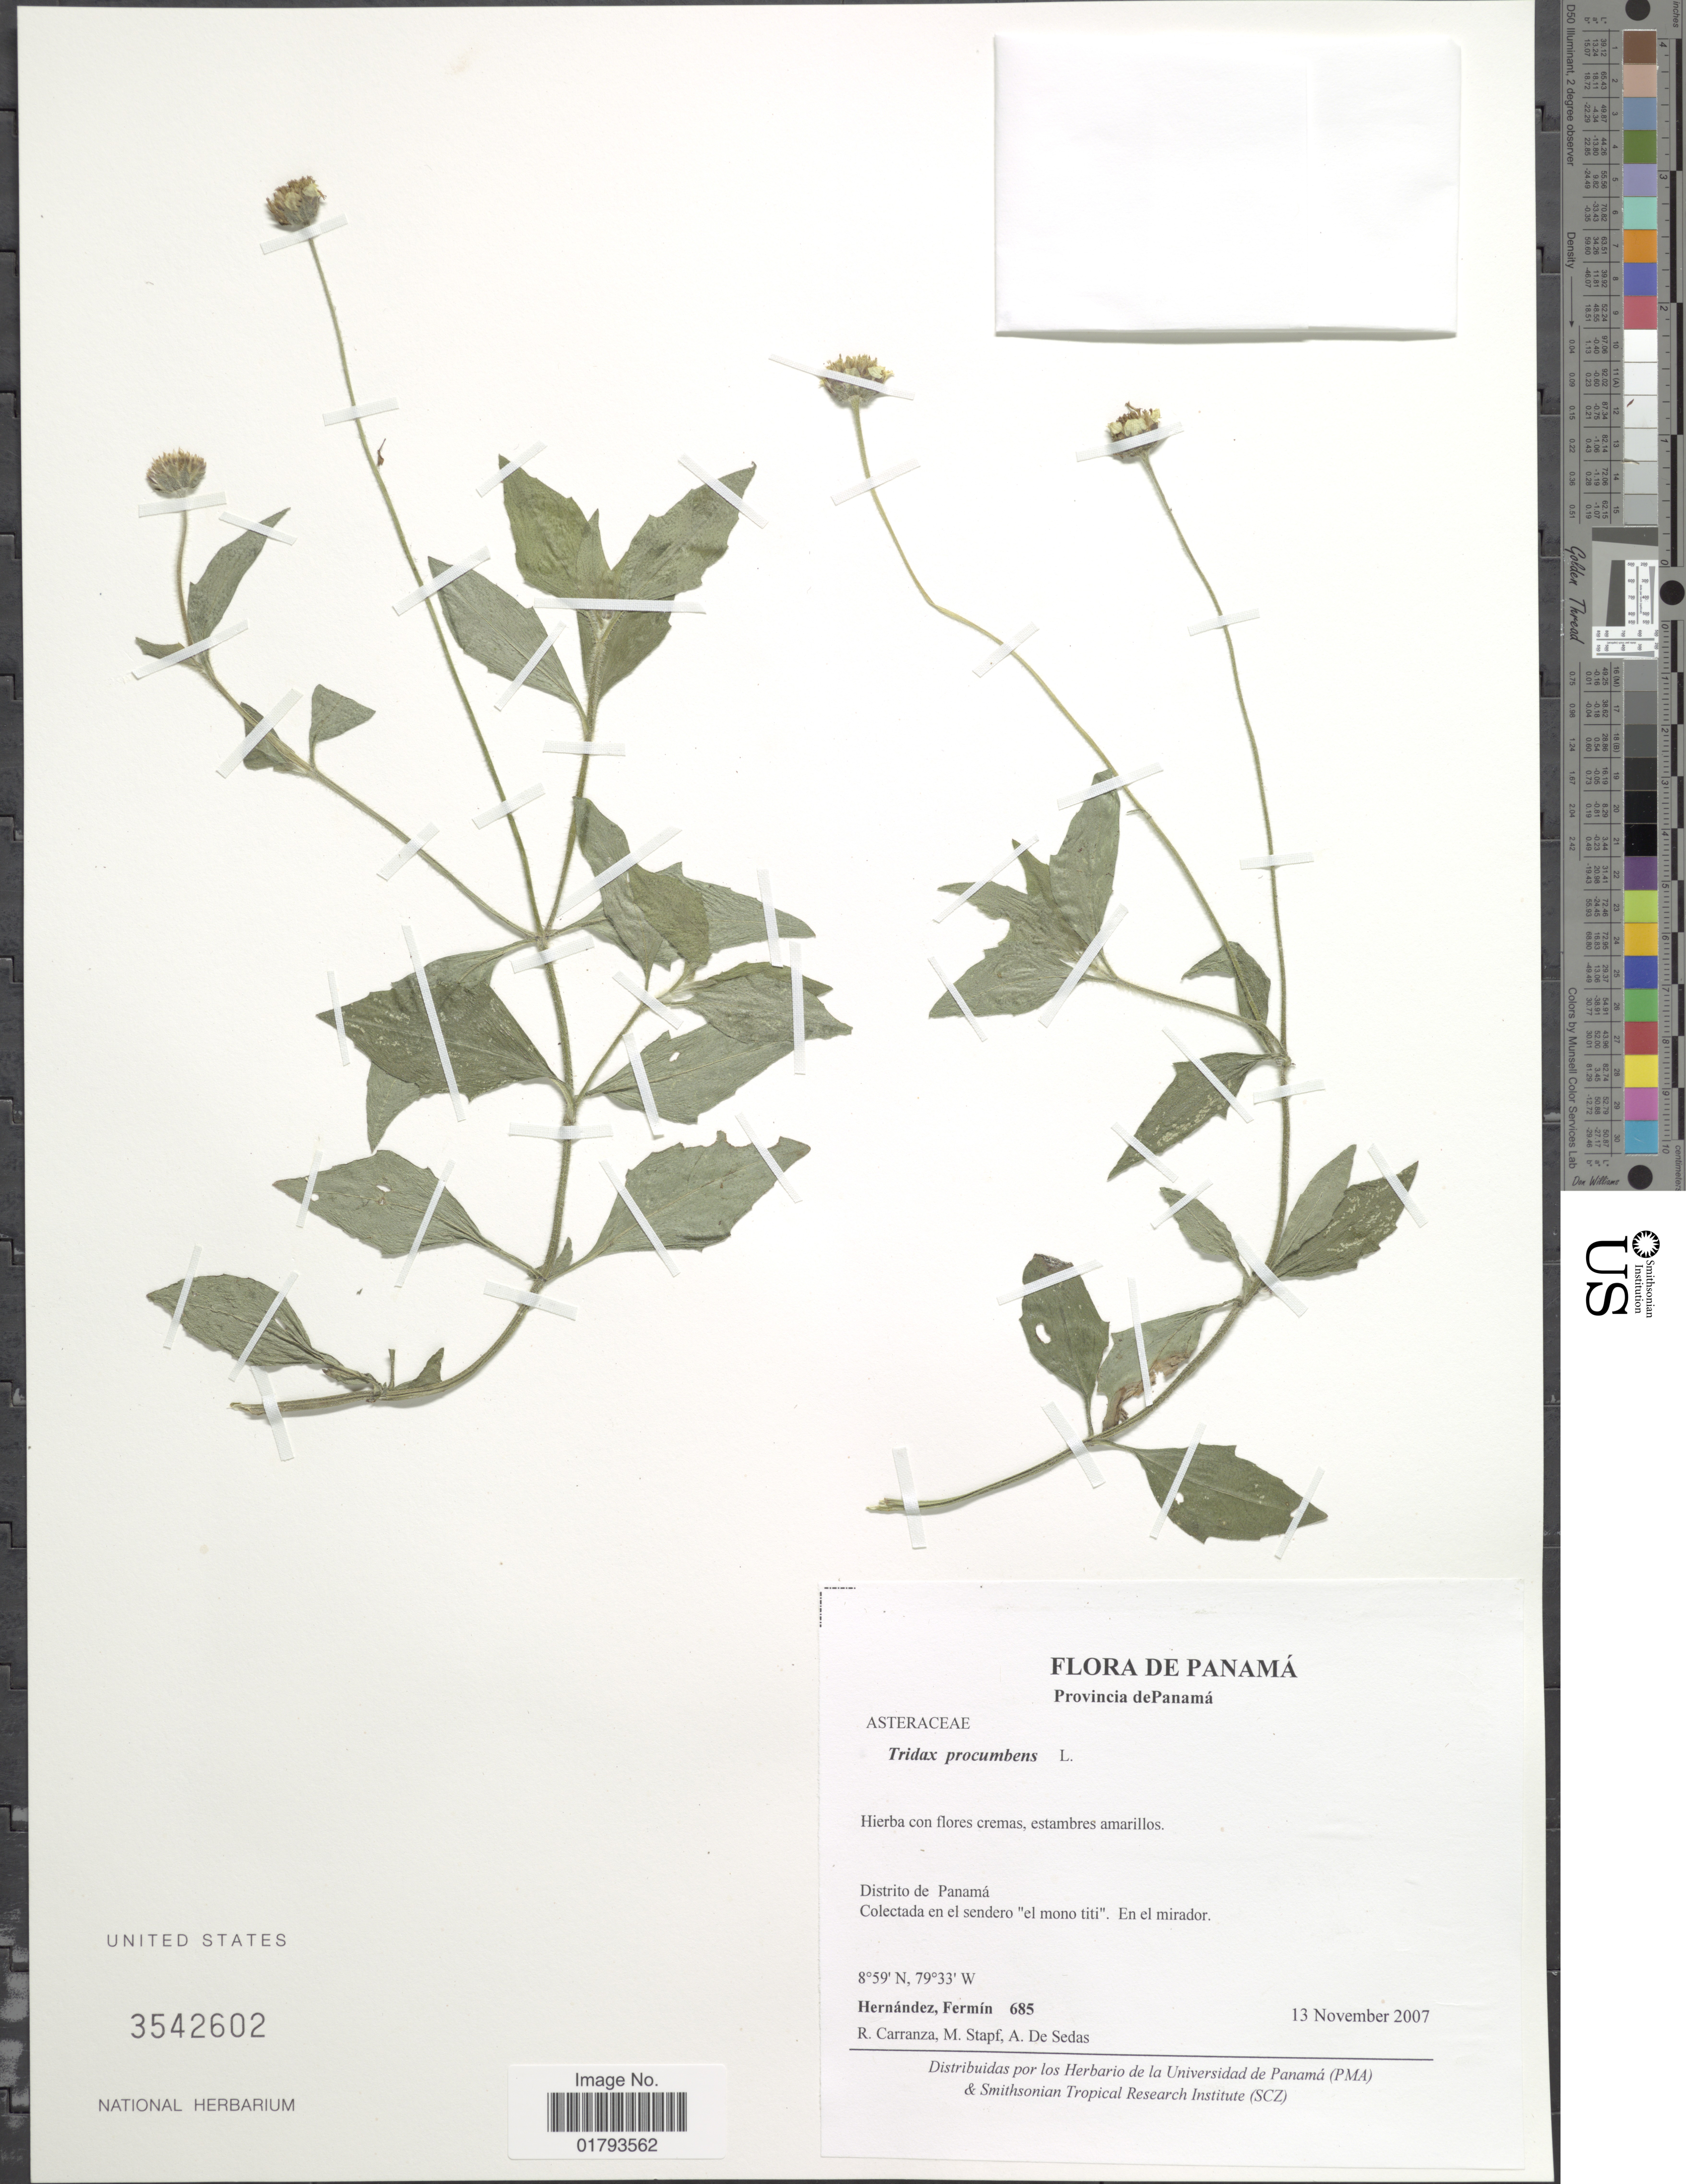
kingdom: Plantae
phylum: Tracheophyta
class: Magnoliopsida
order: Asterales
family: Asteraceae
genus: Tridax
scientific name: Tridax procumbens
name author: L.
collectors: F. Hernandez, R. Carranza, M. Stapf & A. De Sedas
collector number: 685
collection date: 2007-11-13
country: Panama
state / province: Colón / Panamá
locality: Provincia de Panama, Distrito de Panama, Colectada en el sendero "el Mono titi". En el mirador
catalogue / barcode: US 3542602